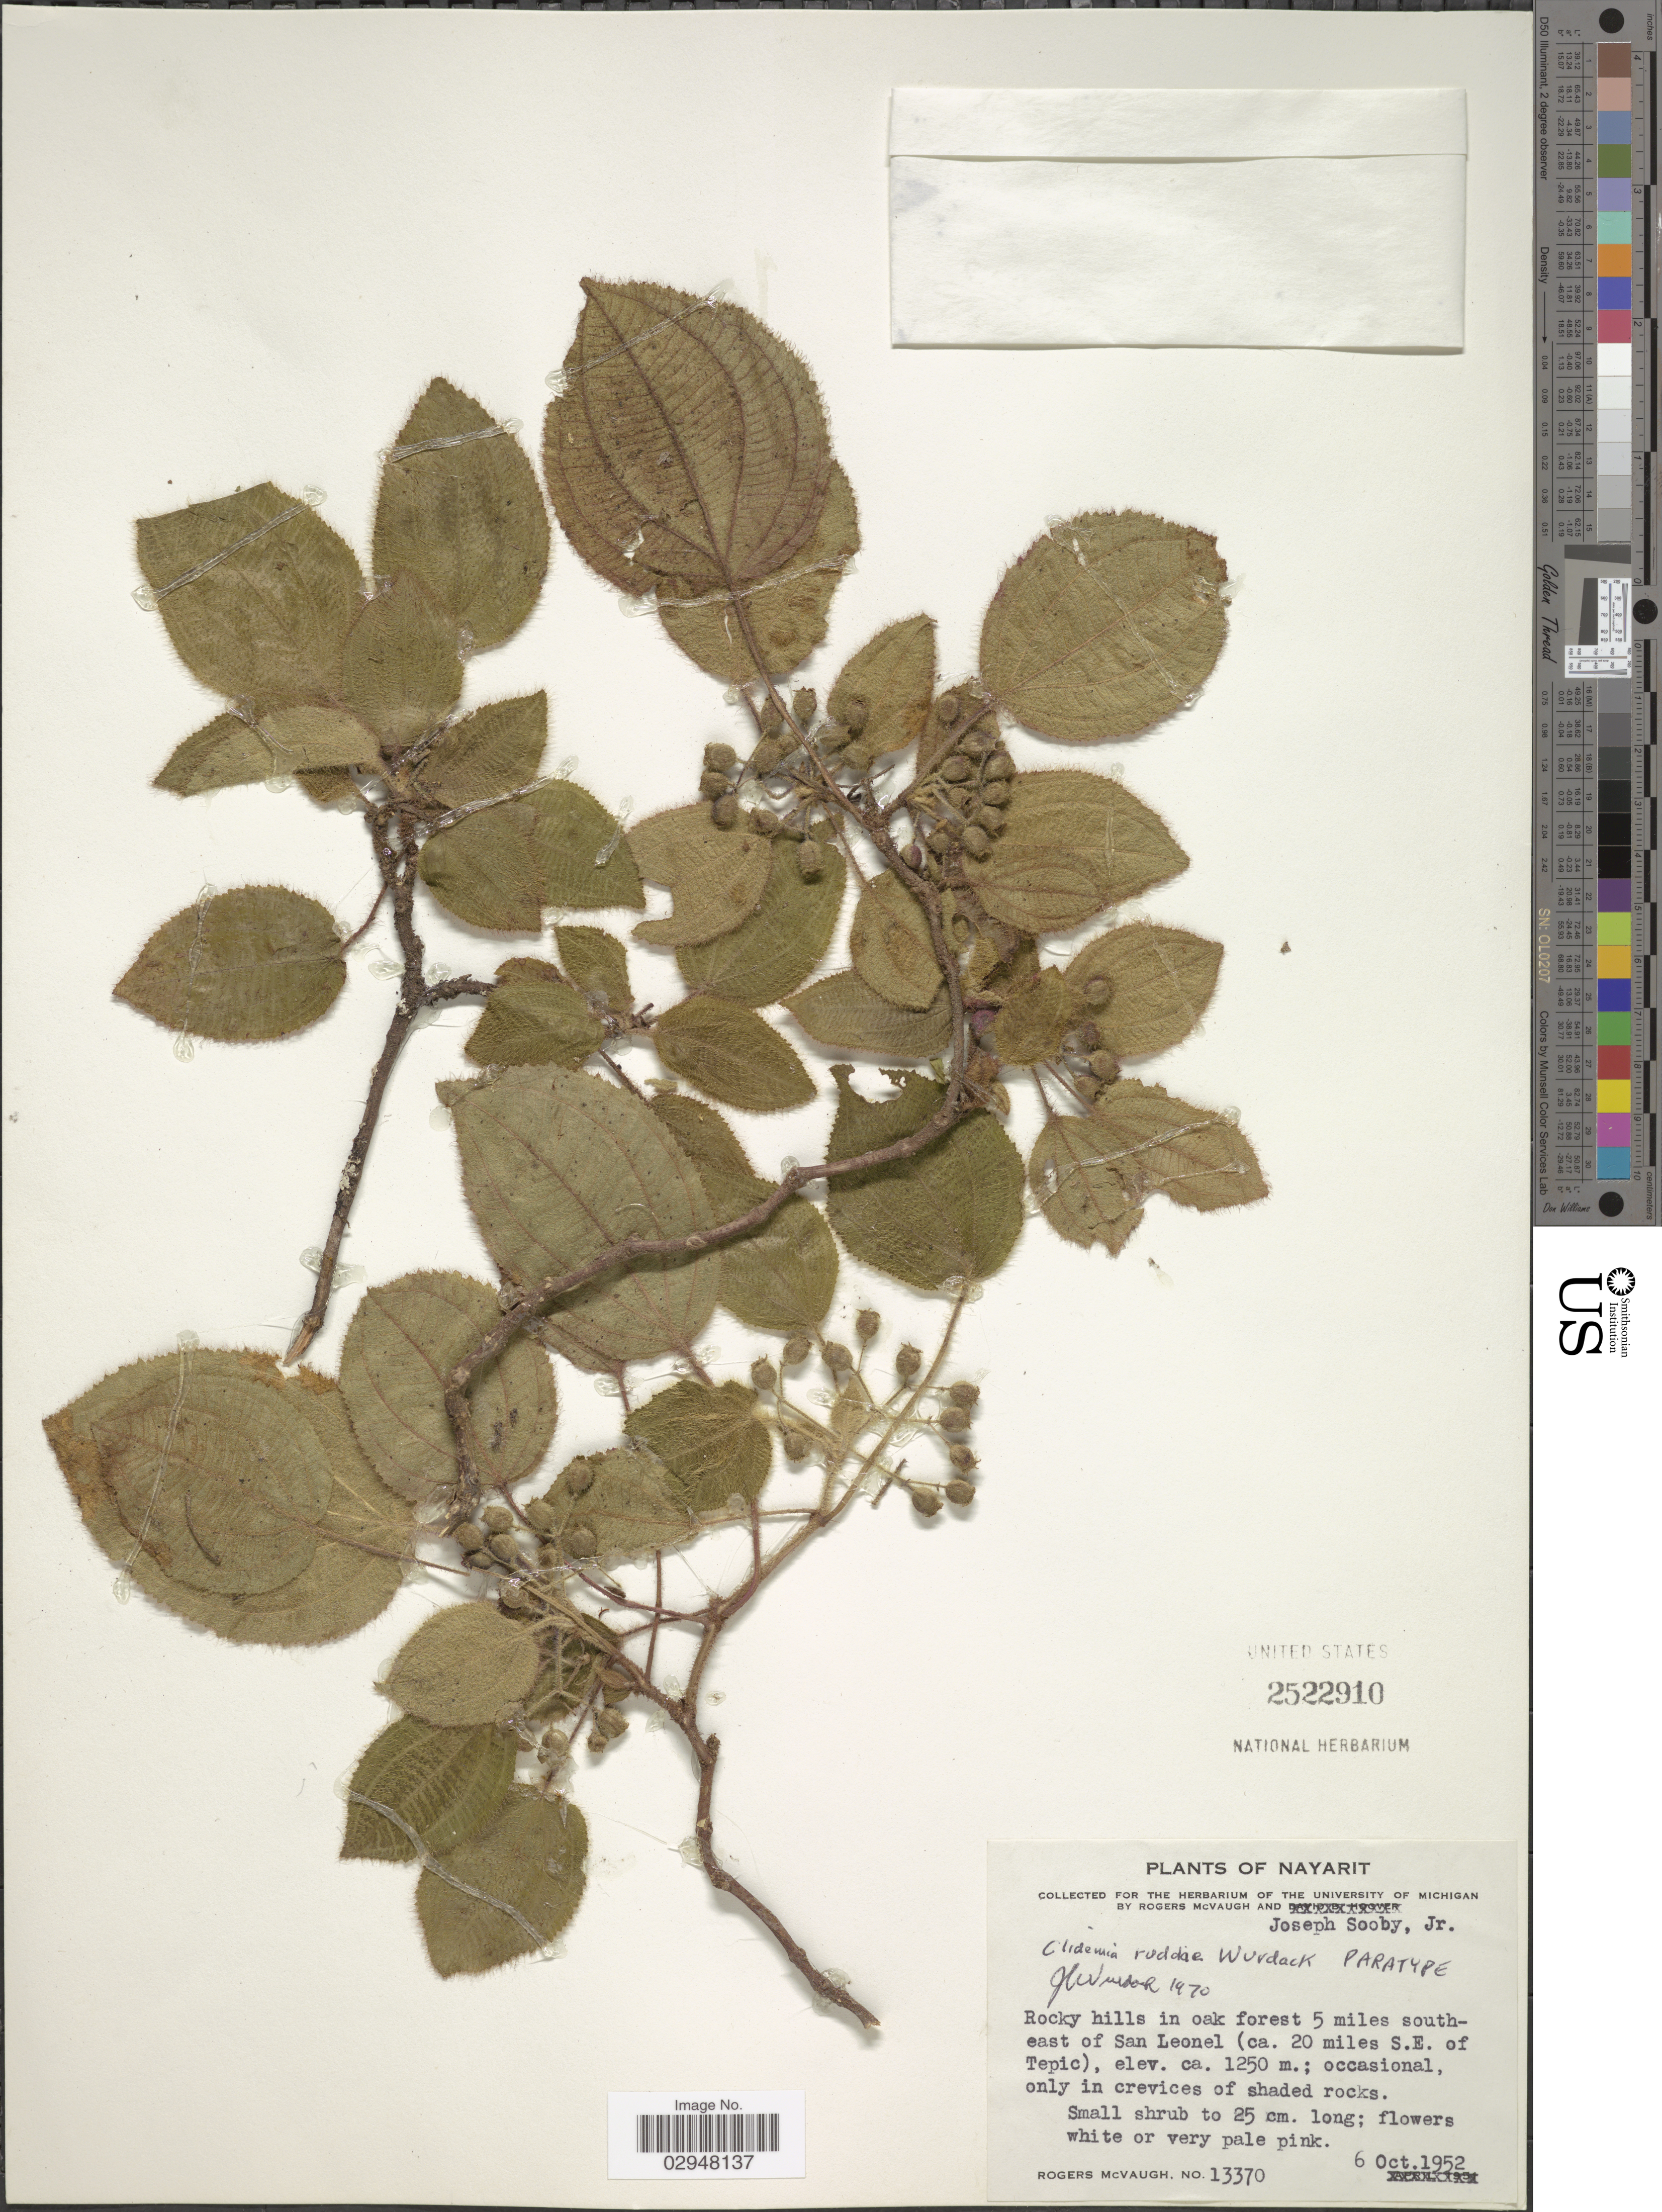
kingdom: Plantae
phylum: Tracheophyta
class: Magnoliopsida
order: Myrtales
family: Melastomataceae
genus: Clidemia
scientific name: Clidemia ruddae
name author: Wurdack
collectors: R. McVaugh & J. Sooby Jr.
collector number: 13370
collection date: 1952-10-06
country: Mexico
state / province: Nayarit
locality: Rocky hills on oak forest 5 miles southeast of San Leonel (ca. 20 miles S.E. of Tepic).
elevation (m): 1250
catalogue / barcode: US 2522910